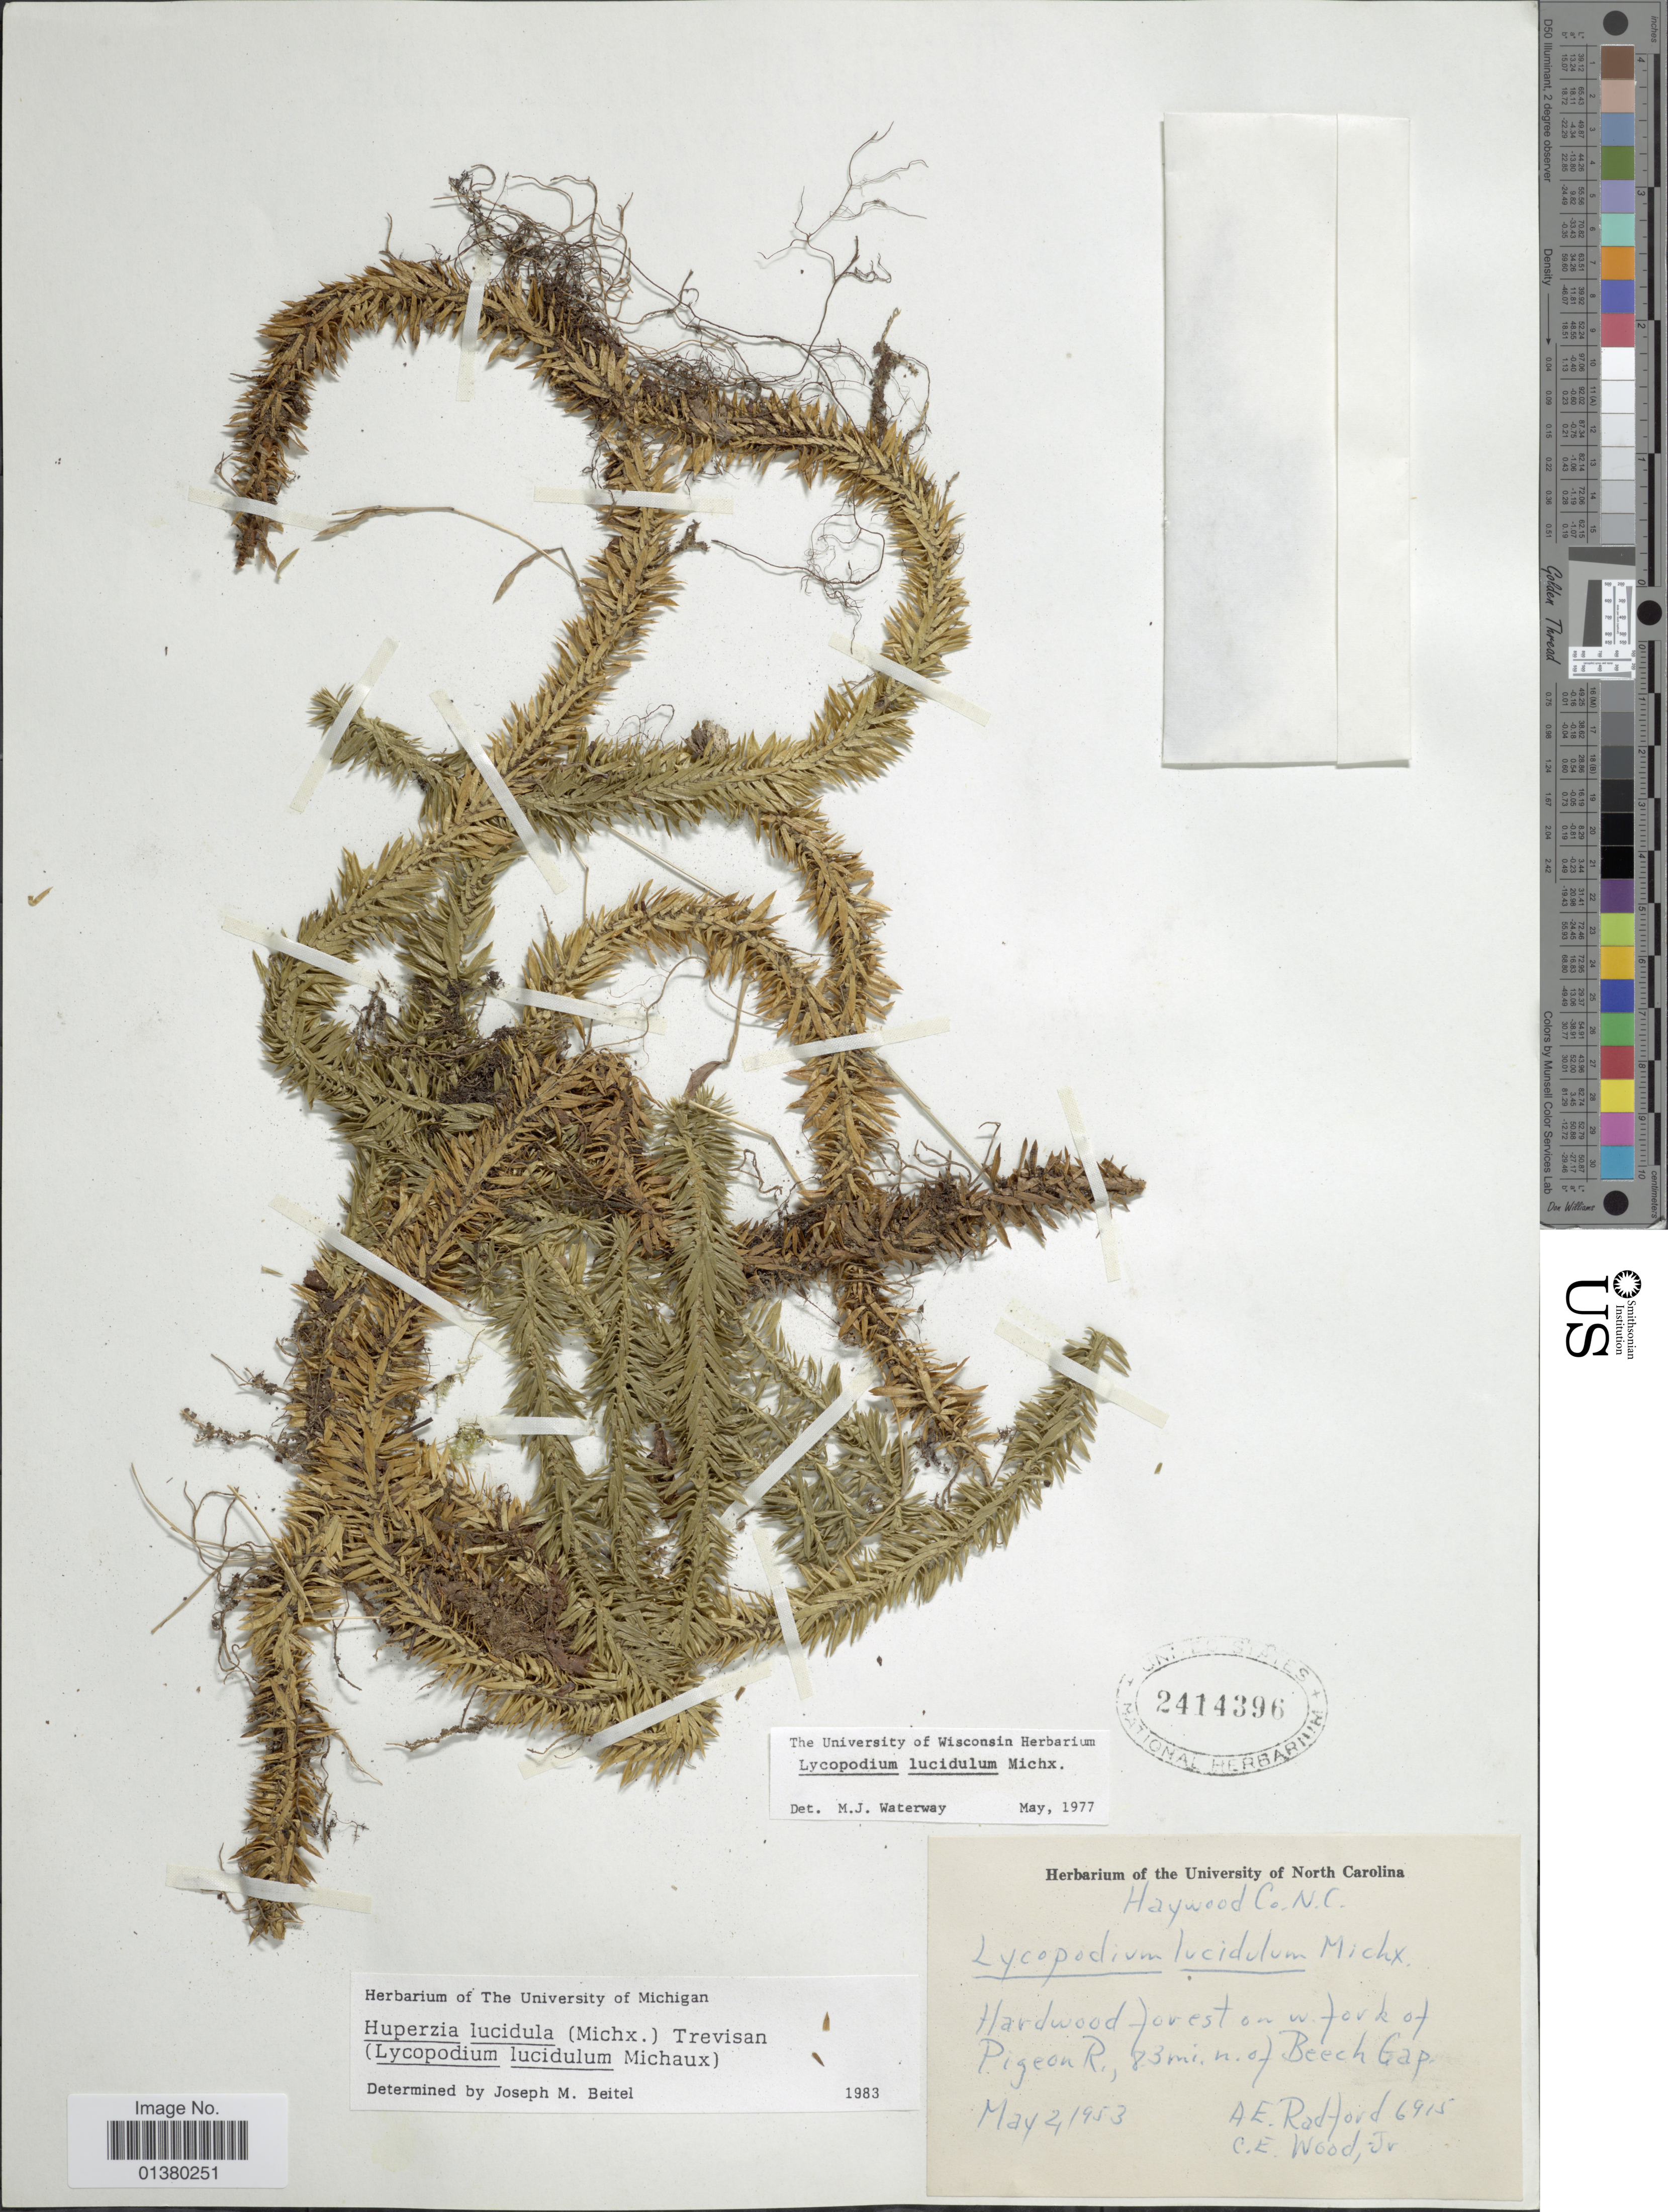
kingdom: Plantae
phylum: Tracheophyta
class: Lycopodiopsida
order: Lycopodiales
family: Lycopodiaceae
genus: Huperzia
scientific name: Huperzia lucidula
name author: (Michx.) Trevis.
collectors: A. E. Radford & C. Wood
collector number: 6915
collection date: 1953-05-02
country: United States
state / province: North Carolina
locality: Haywood Co, Hardwood forest on w fork of Pigeon R., 83 mi n of Beech Gap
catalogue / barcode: US 2414396